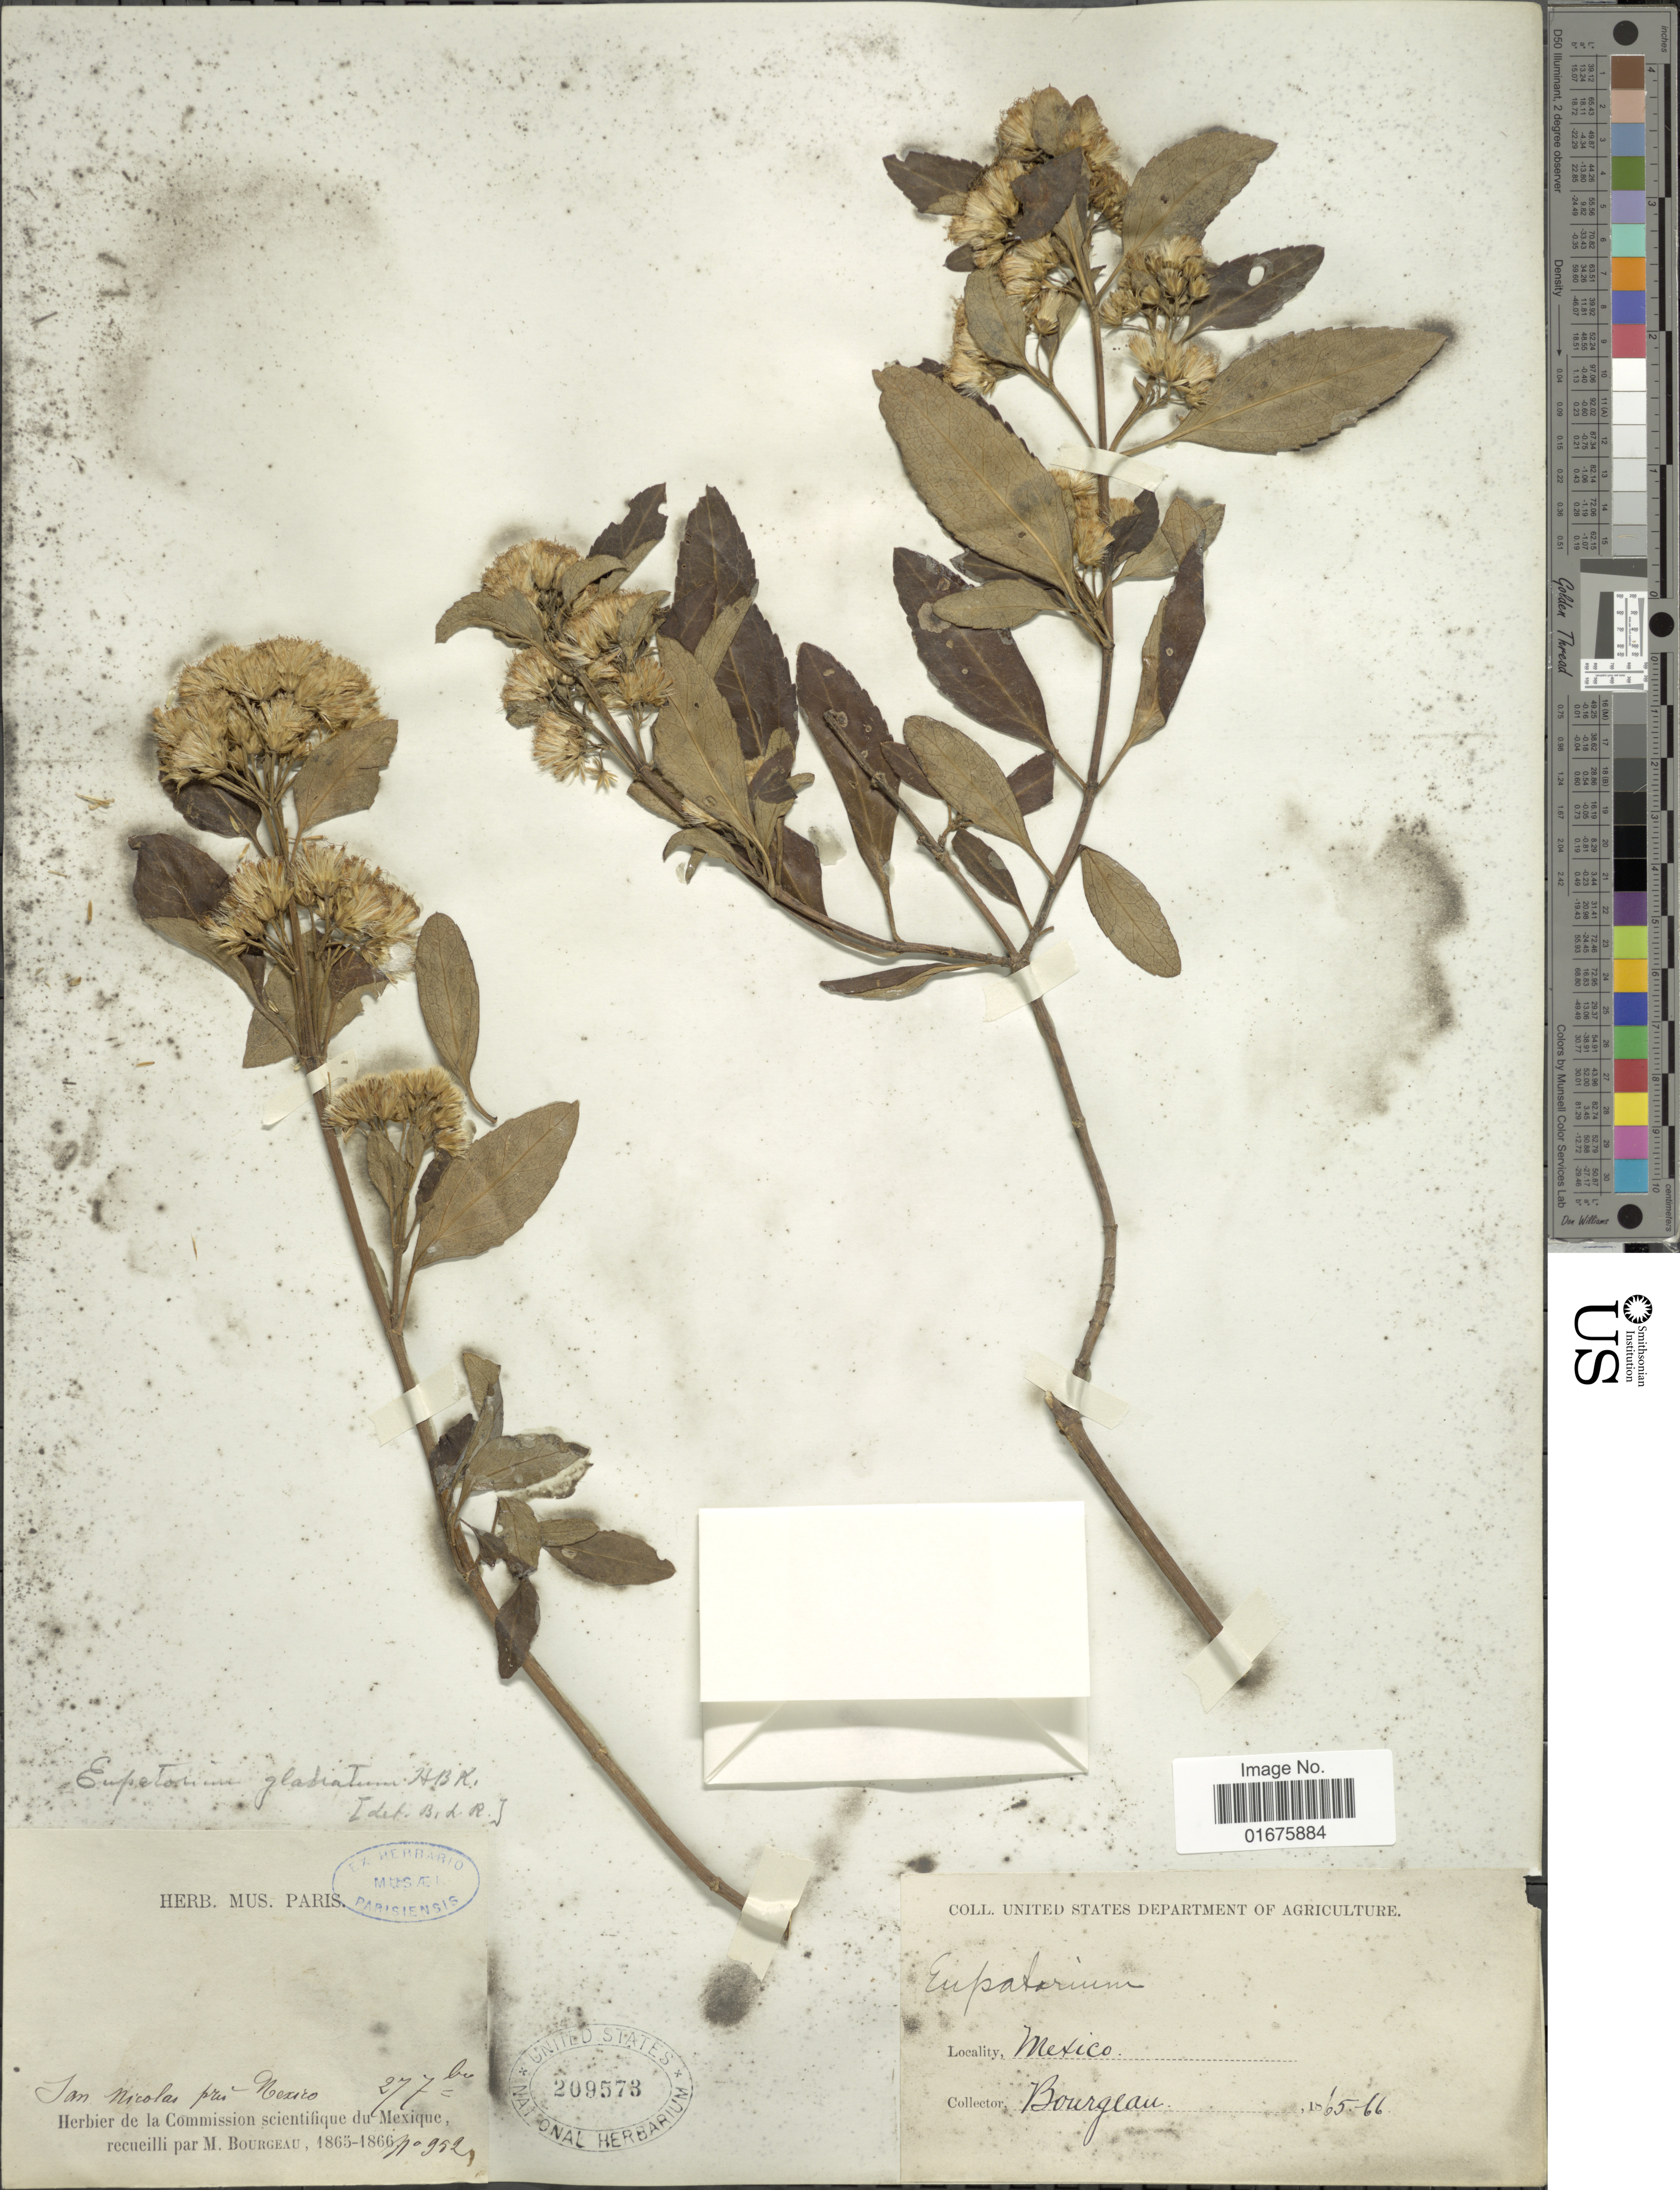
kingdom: Plantae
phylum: Tracheophyta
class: Magnoliopsida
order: Asterales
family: Asteraceae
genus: Ageratina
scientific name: Ageratina glabrata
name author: (Kunth) R.M. King & H. Rob.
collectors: M. Bourgeau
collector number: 952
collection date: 1865/1866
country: Mexico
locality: San Nicolas pres Mexico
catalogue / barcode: US 209573